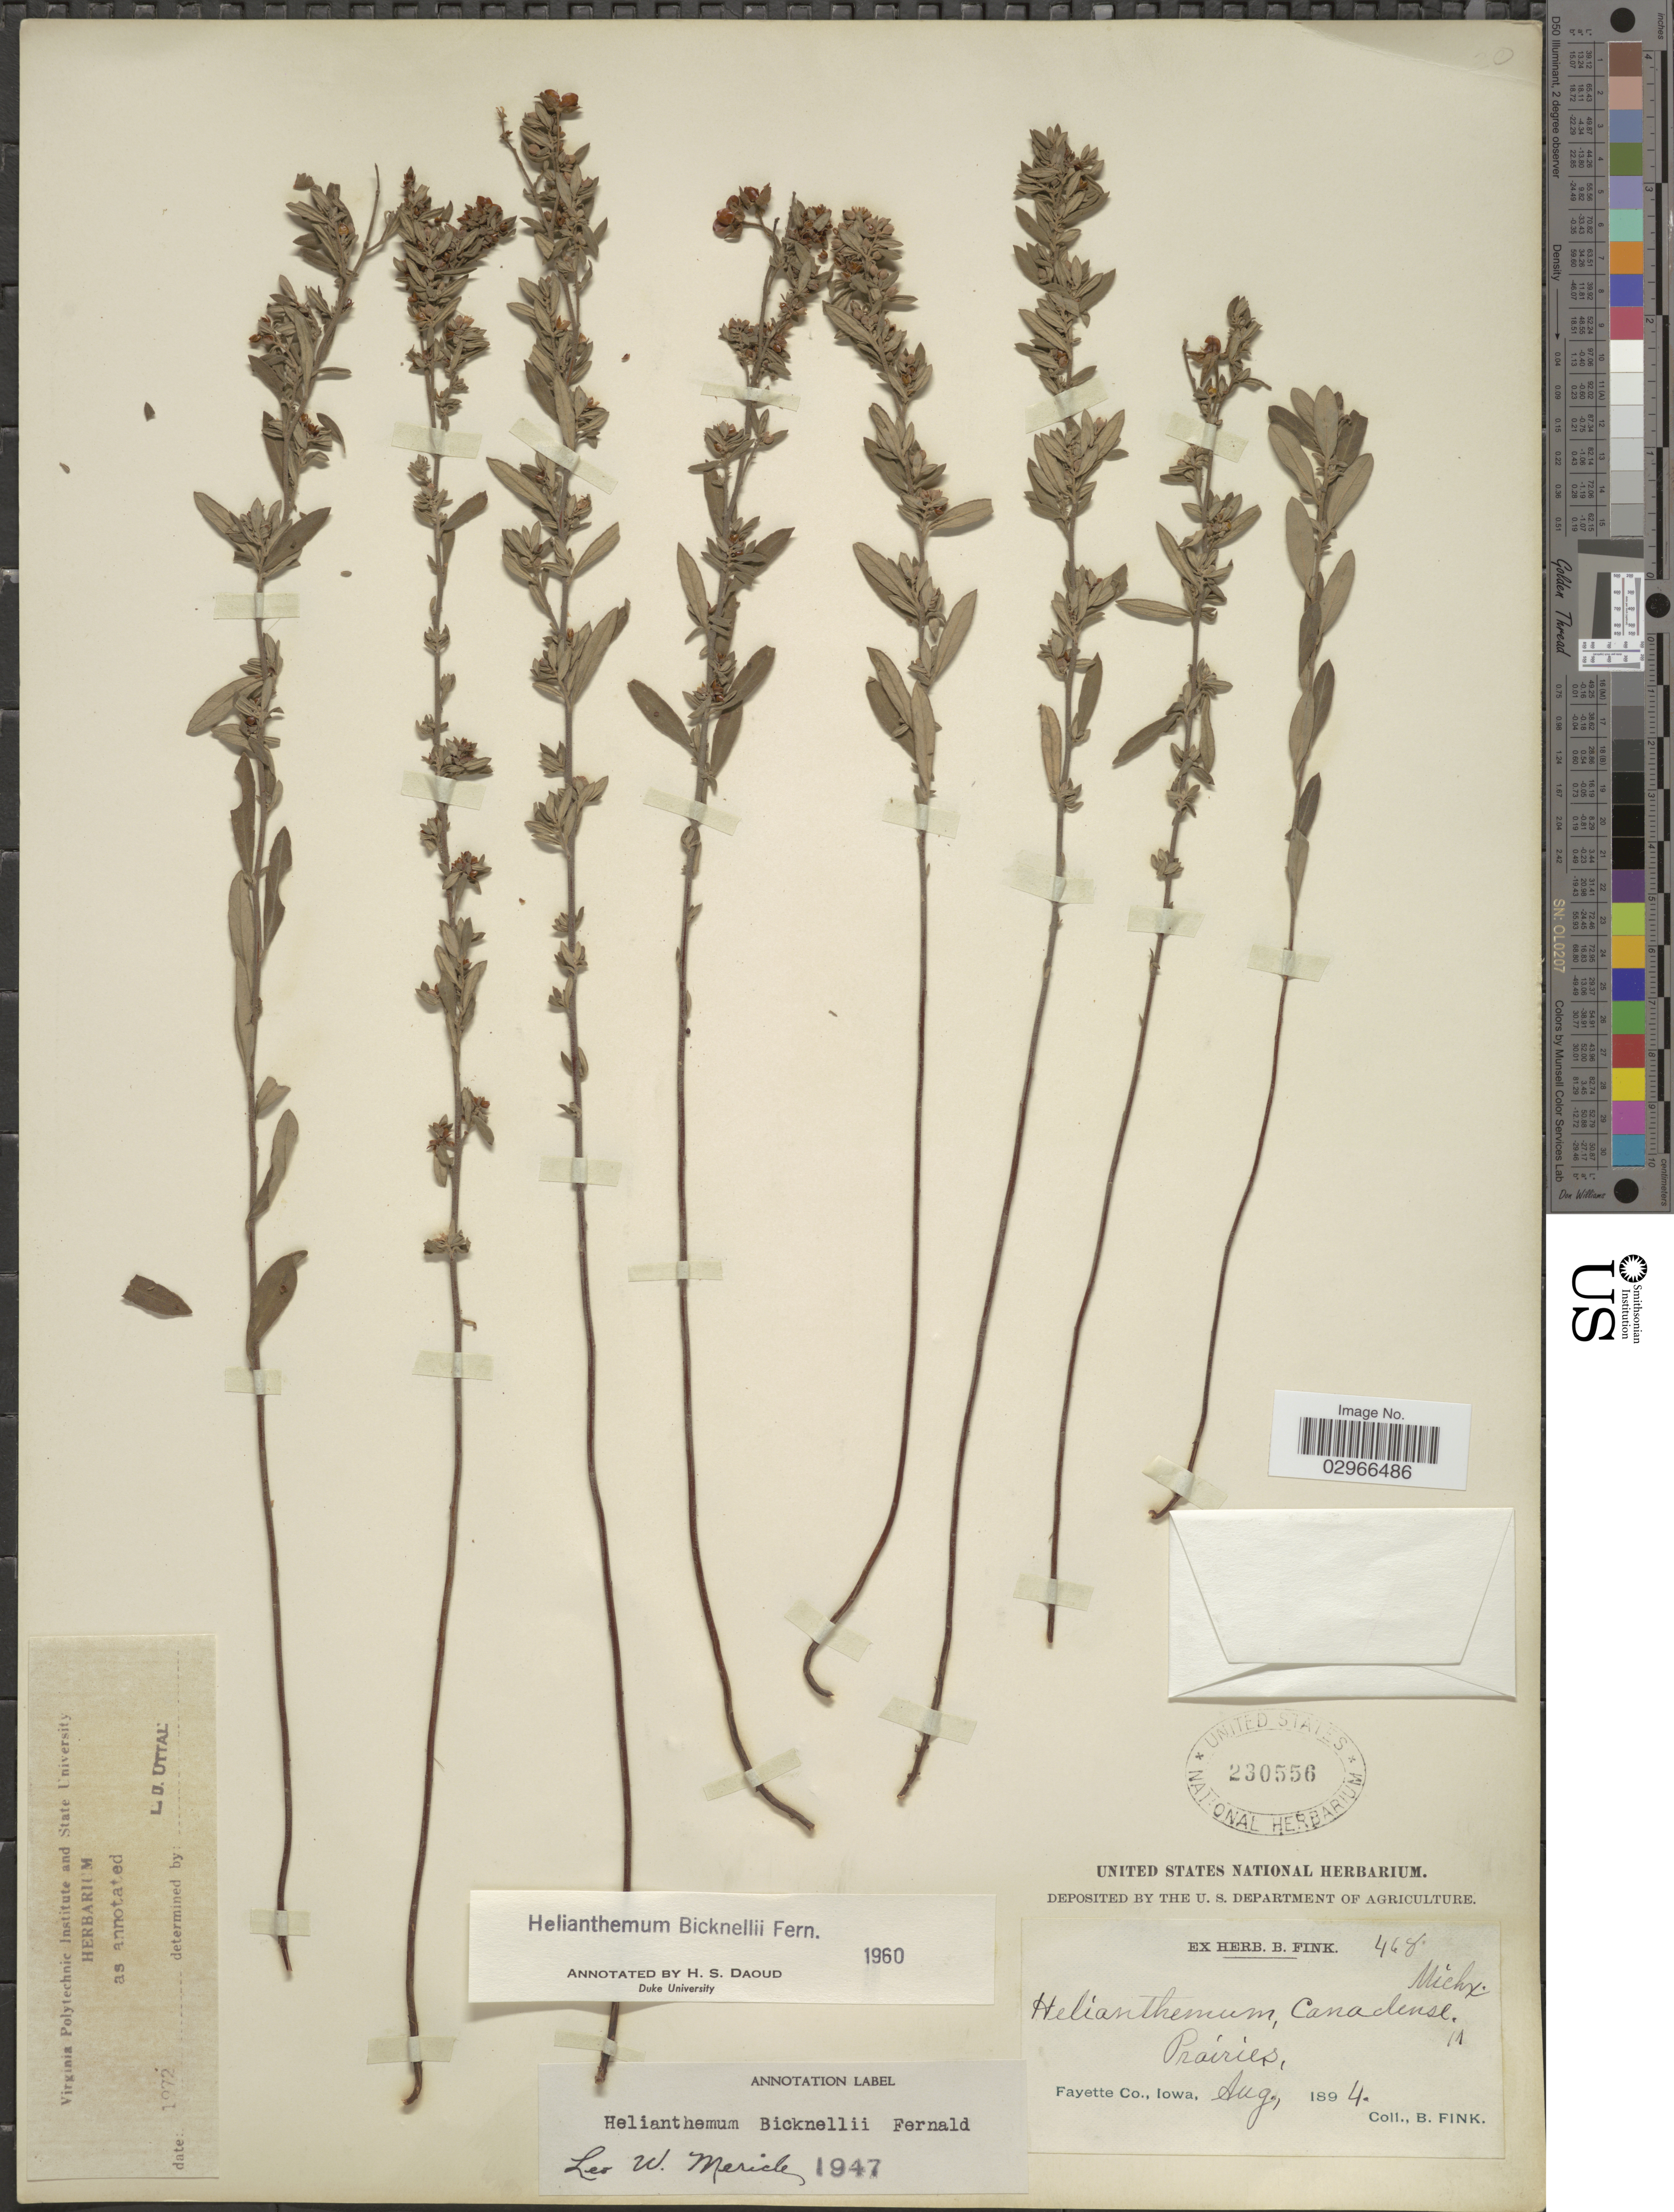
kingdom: Plantae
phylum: Tracheophyta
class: Magnoliopsida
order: Malvales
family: Cistaceae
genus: Helianthemum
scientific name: Helianthemum bicknellii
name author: Fernald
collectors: B. Fink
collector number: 468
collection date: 1894-08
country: United States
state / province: Iowa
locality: Fayette Co.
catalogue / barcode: US 230556